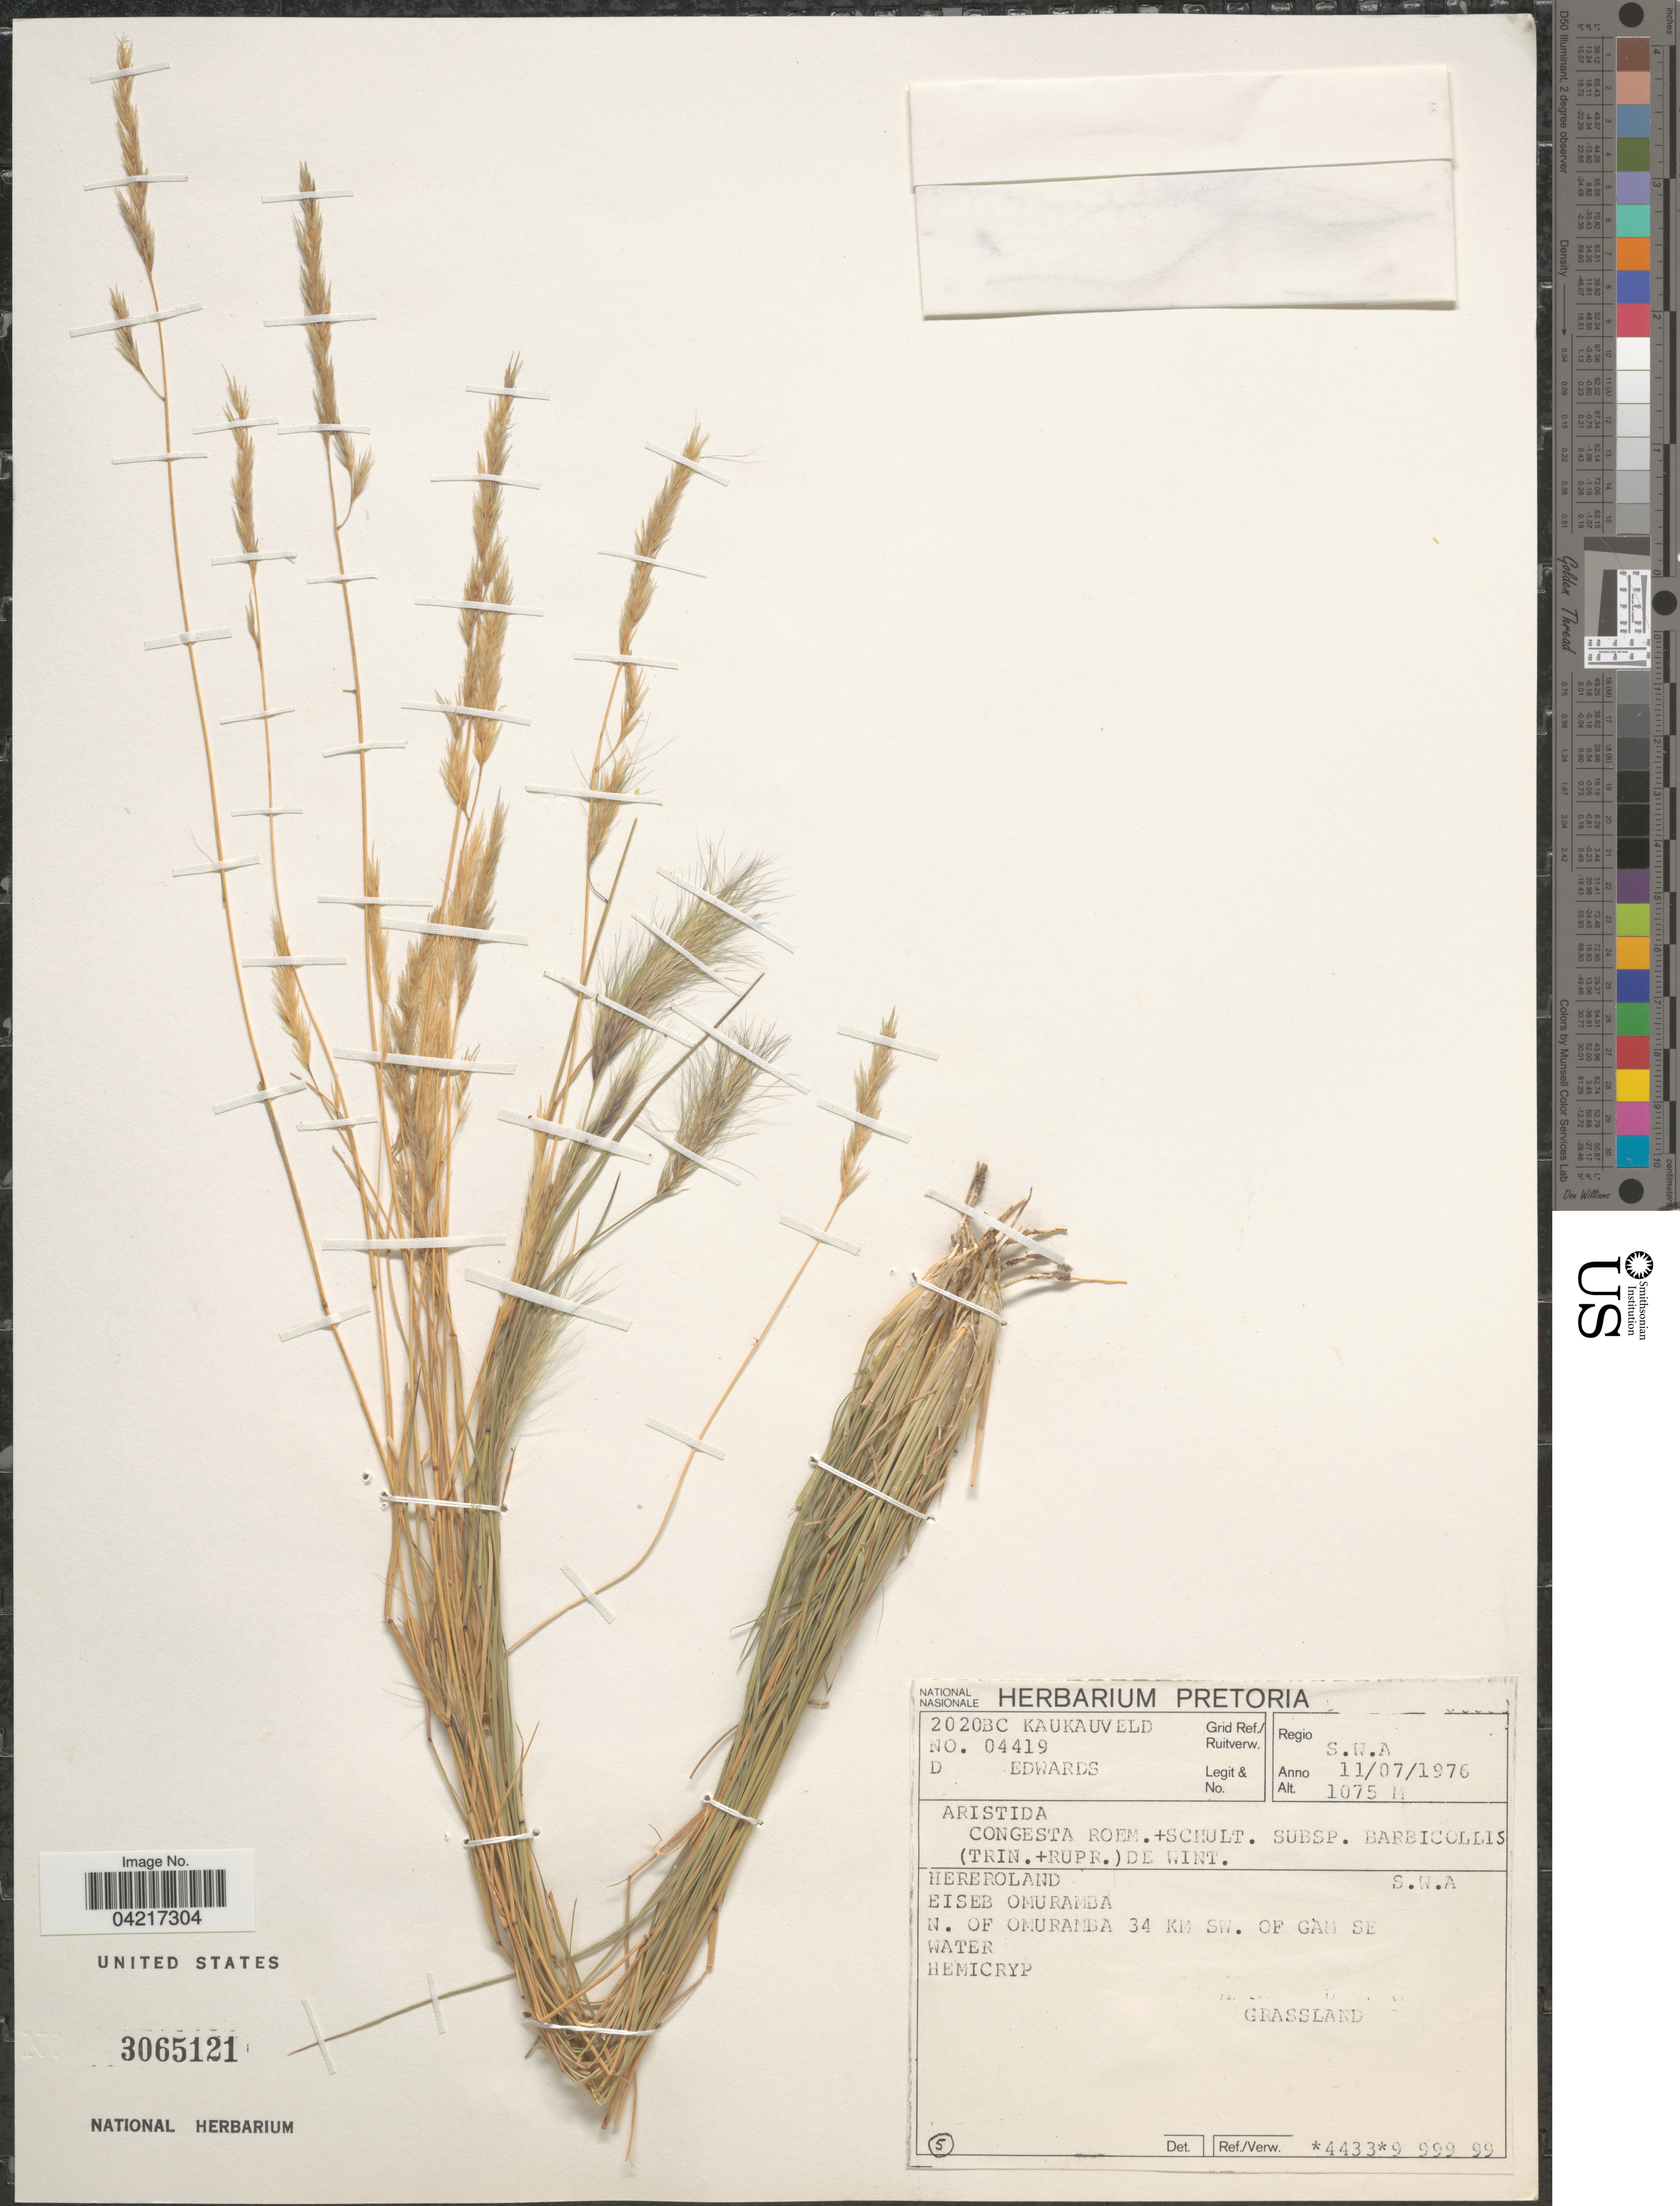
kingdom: Plantae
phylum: Tracheophyta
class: Liliopsida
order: Poales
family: Poaceae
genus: Aristida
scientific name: Aristida congesta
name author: Roem. & Schult.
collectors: D. Edwards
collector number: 04419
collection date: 1976-07-11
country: Namibia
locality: Grid Ref./ Ruitverw. 2020BC Kaukauveld. Regio S.W.A. Hereroland. Eiseb Omuramba. N. of Omuramba 34 km SW. of Gam Se Water.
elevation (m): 1175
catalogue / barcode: US 3065121